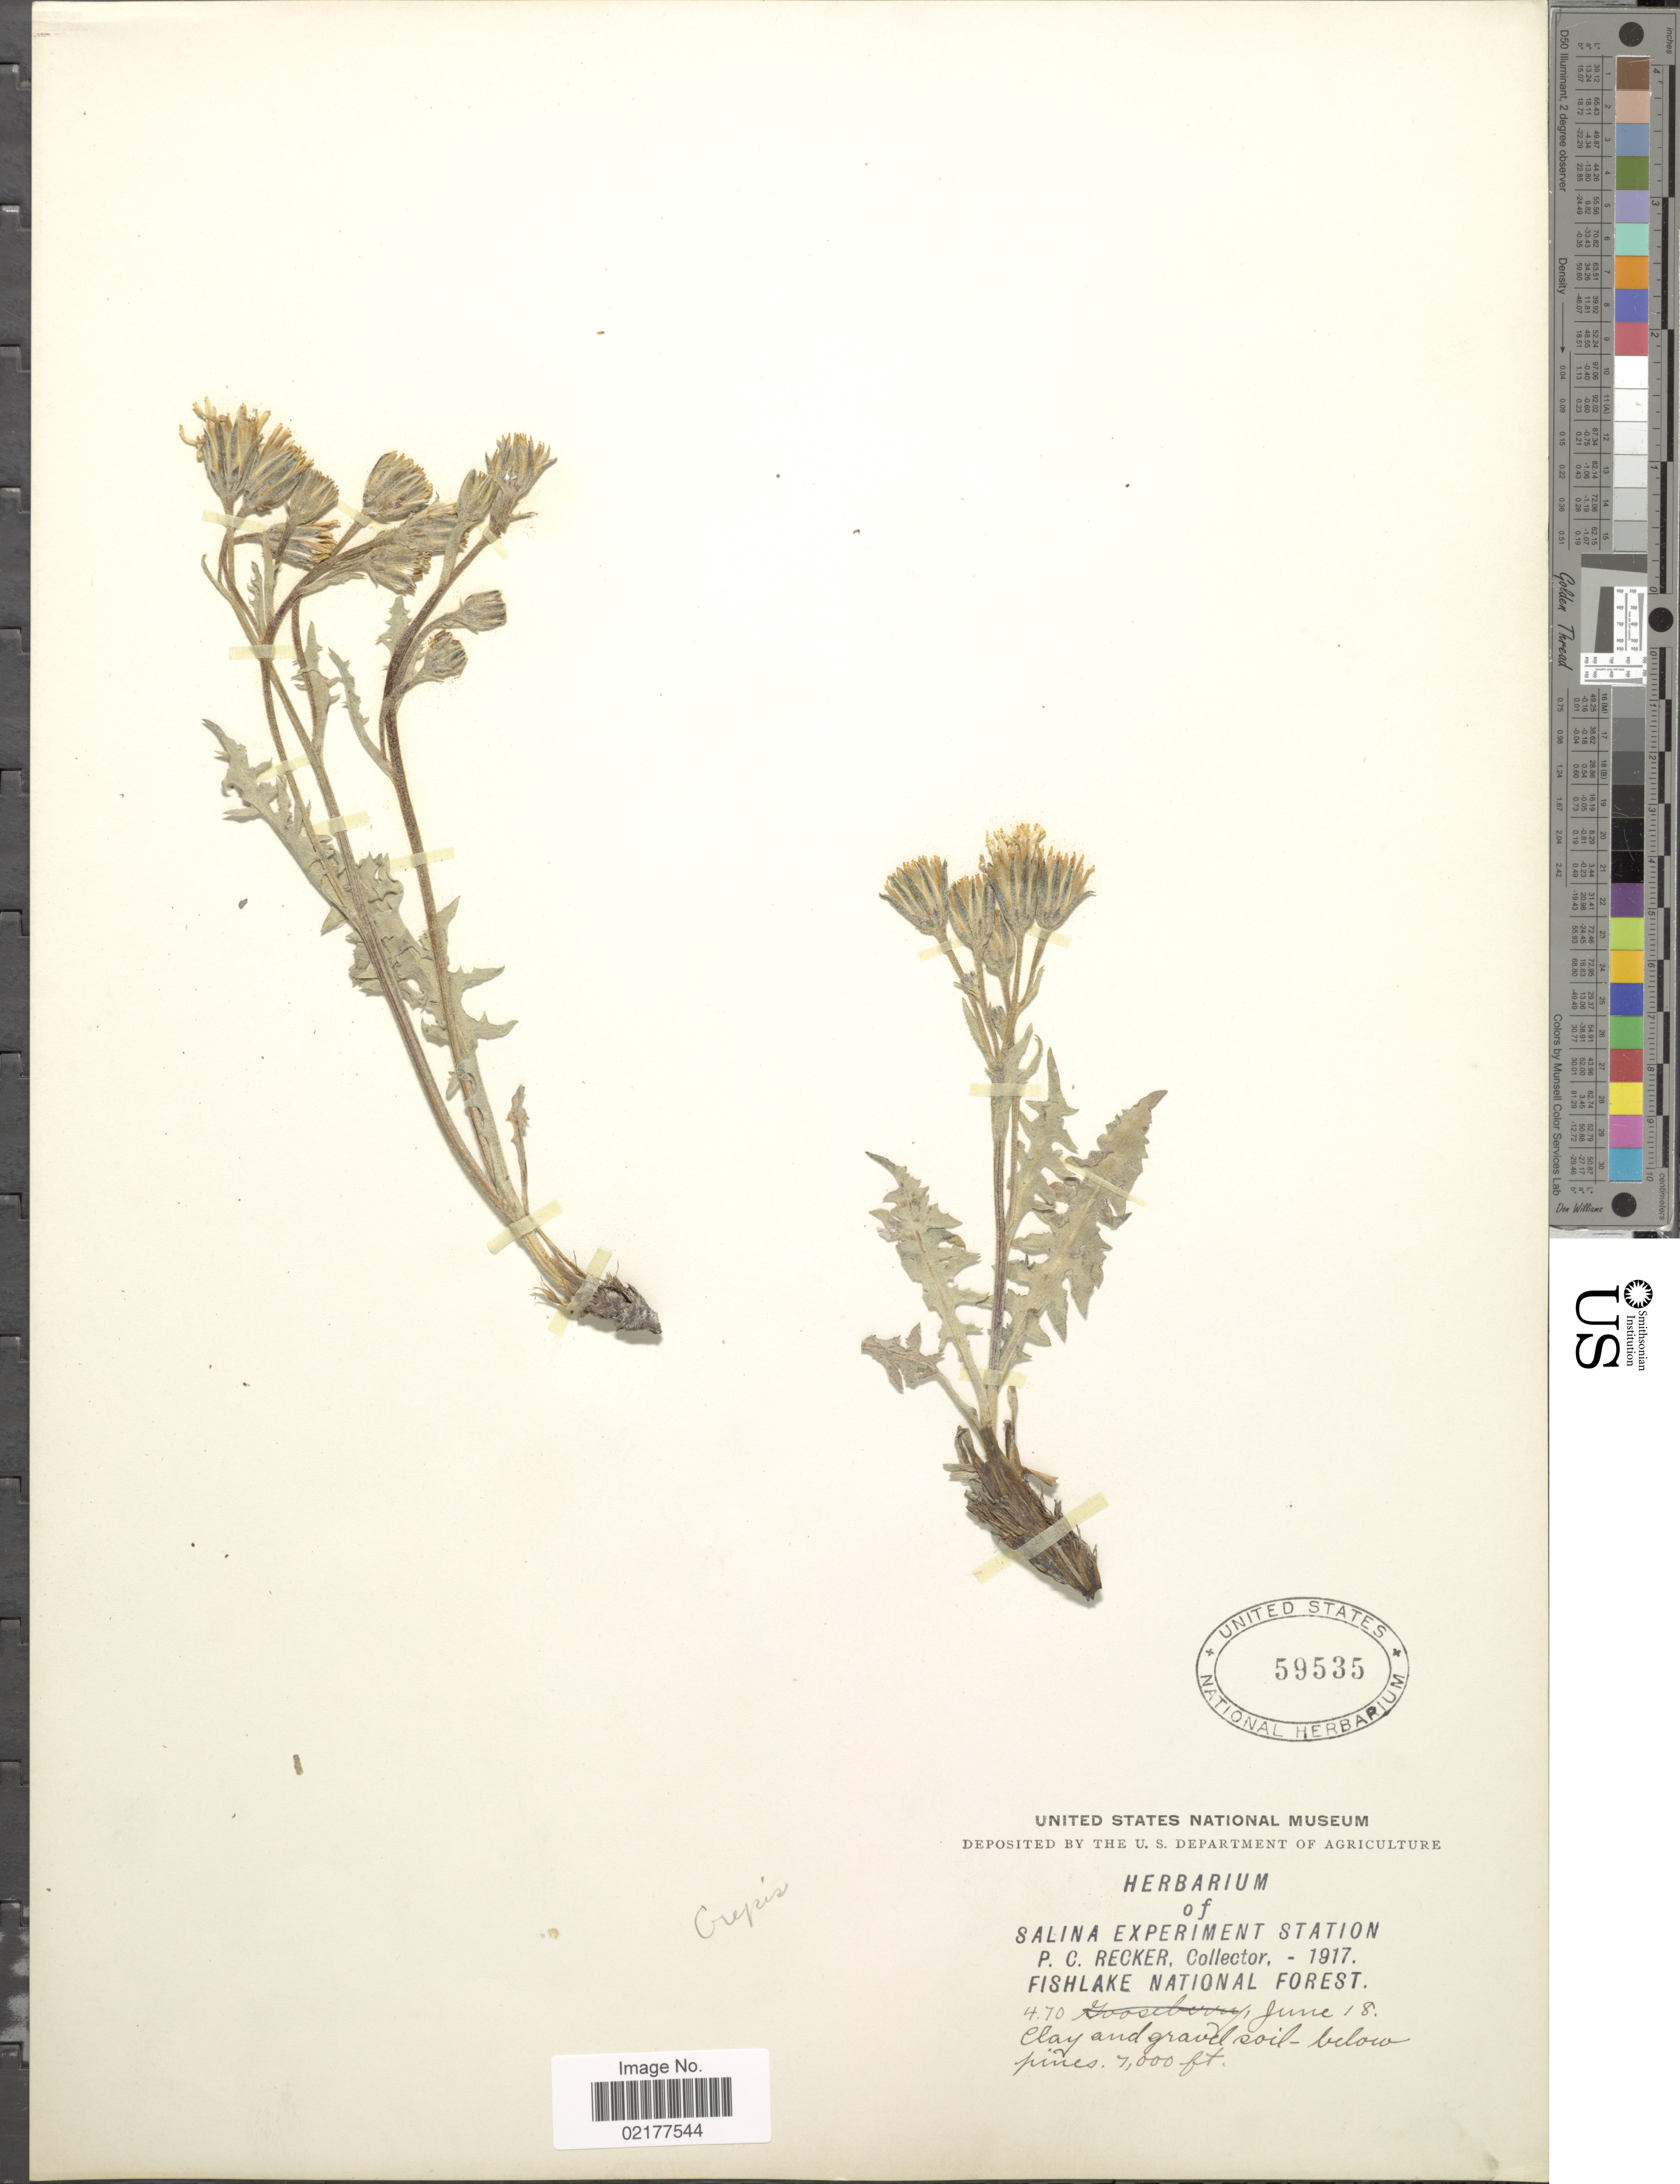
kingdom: Plantae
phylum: Tracheophyta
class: Magnoliopsida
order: Asterales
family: Asteraceae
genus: Crepis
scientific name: Crepis sp.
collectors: P. Recker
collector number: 470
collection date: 1917-06-18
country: United States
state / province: Utah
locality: Fishlake National Forest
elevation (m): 2134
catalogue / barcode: US 59535